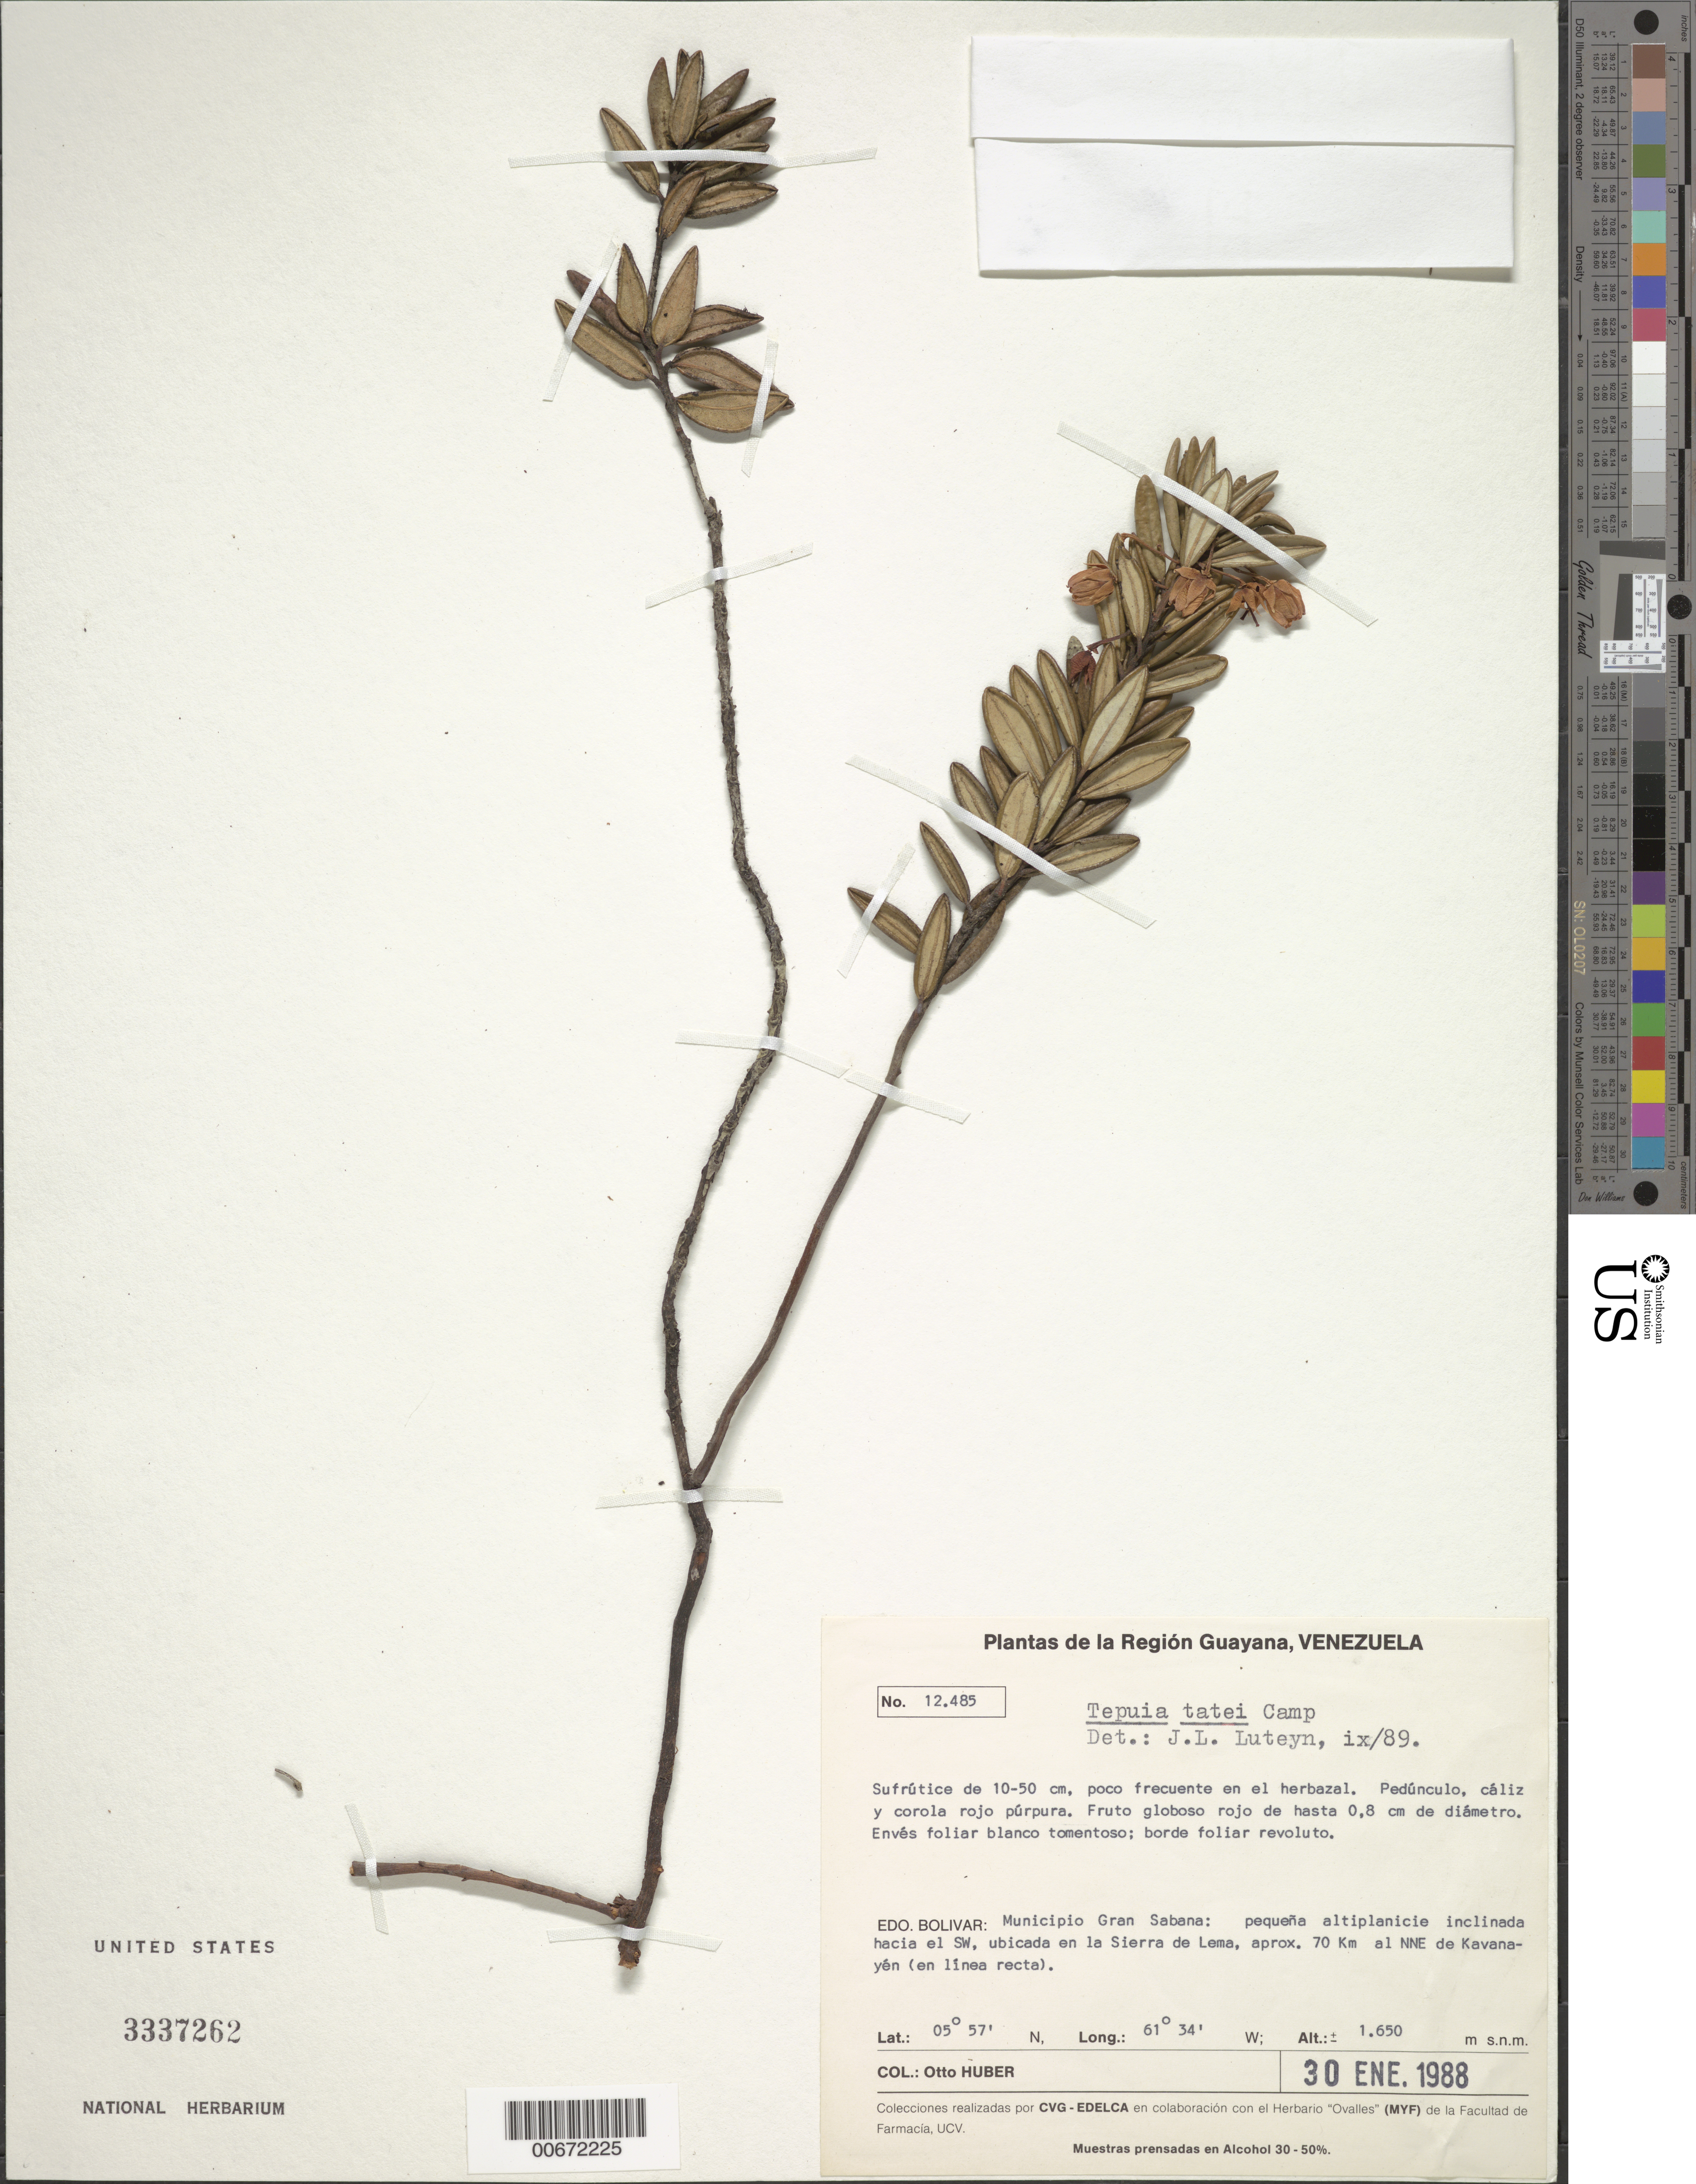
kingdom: Plantae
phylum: Tracheophyta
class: Magnoliopsida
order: Ericales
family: Ericaceae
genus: Tepuia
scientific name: Tepuia tatei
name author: Camp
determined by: Luteyn, J. L.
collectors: O. Huber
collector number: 12485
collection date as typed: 30-Jan-88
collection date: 1988-01-30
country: Venezuela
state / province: Bolívar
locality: Mun. Gran Sabana, Sierra de Lema, 70 km NNE de Kavanayén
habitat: Pequeña altiplancie inclinada hacia el SW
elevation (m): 1650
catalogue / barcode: US 3337262